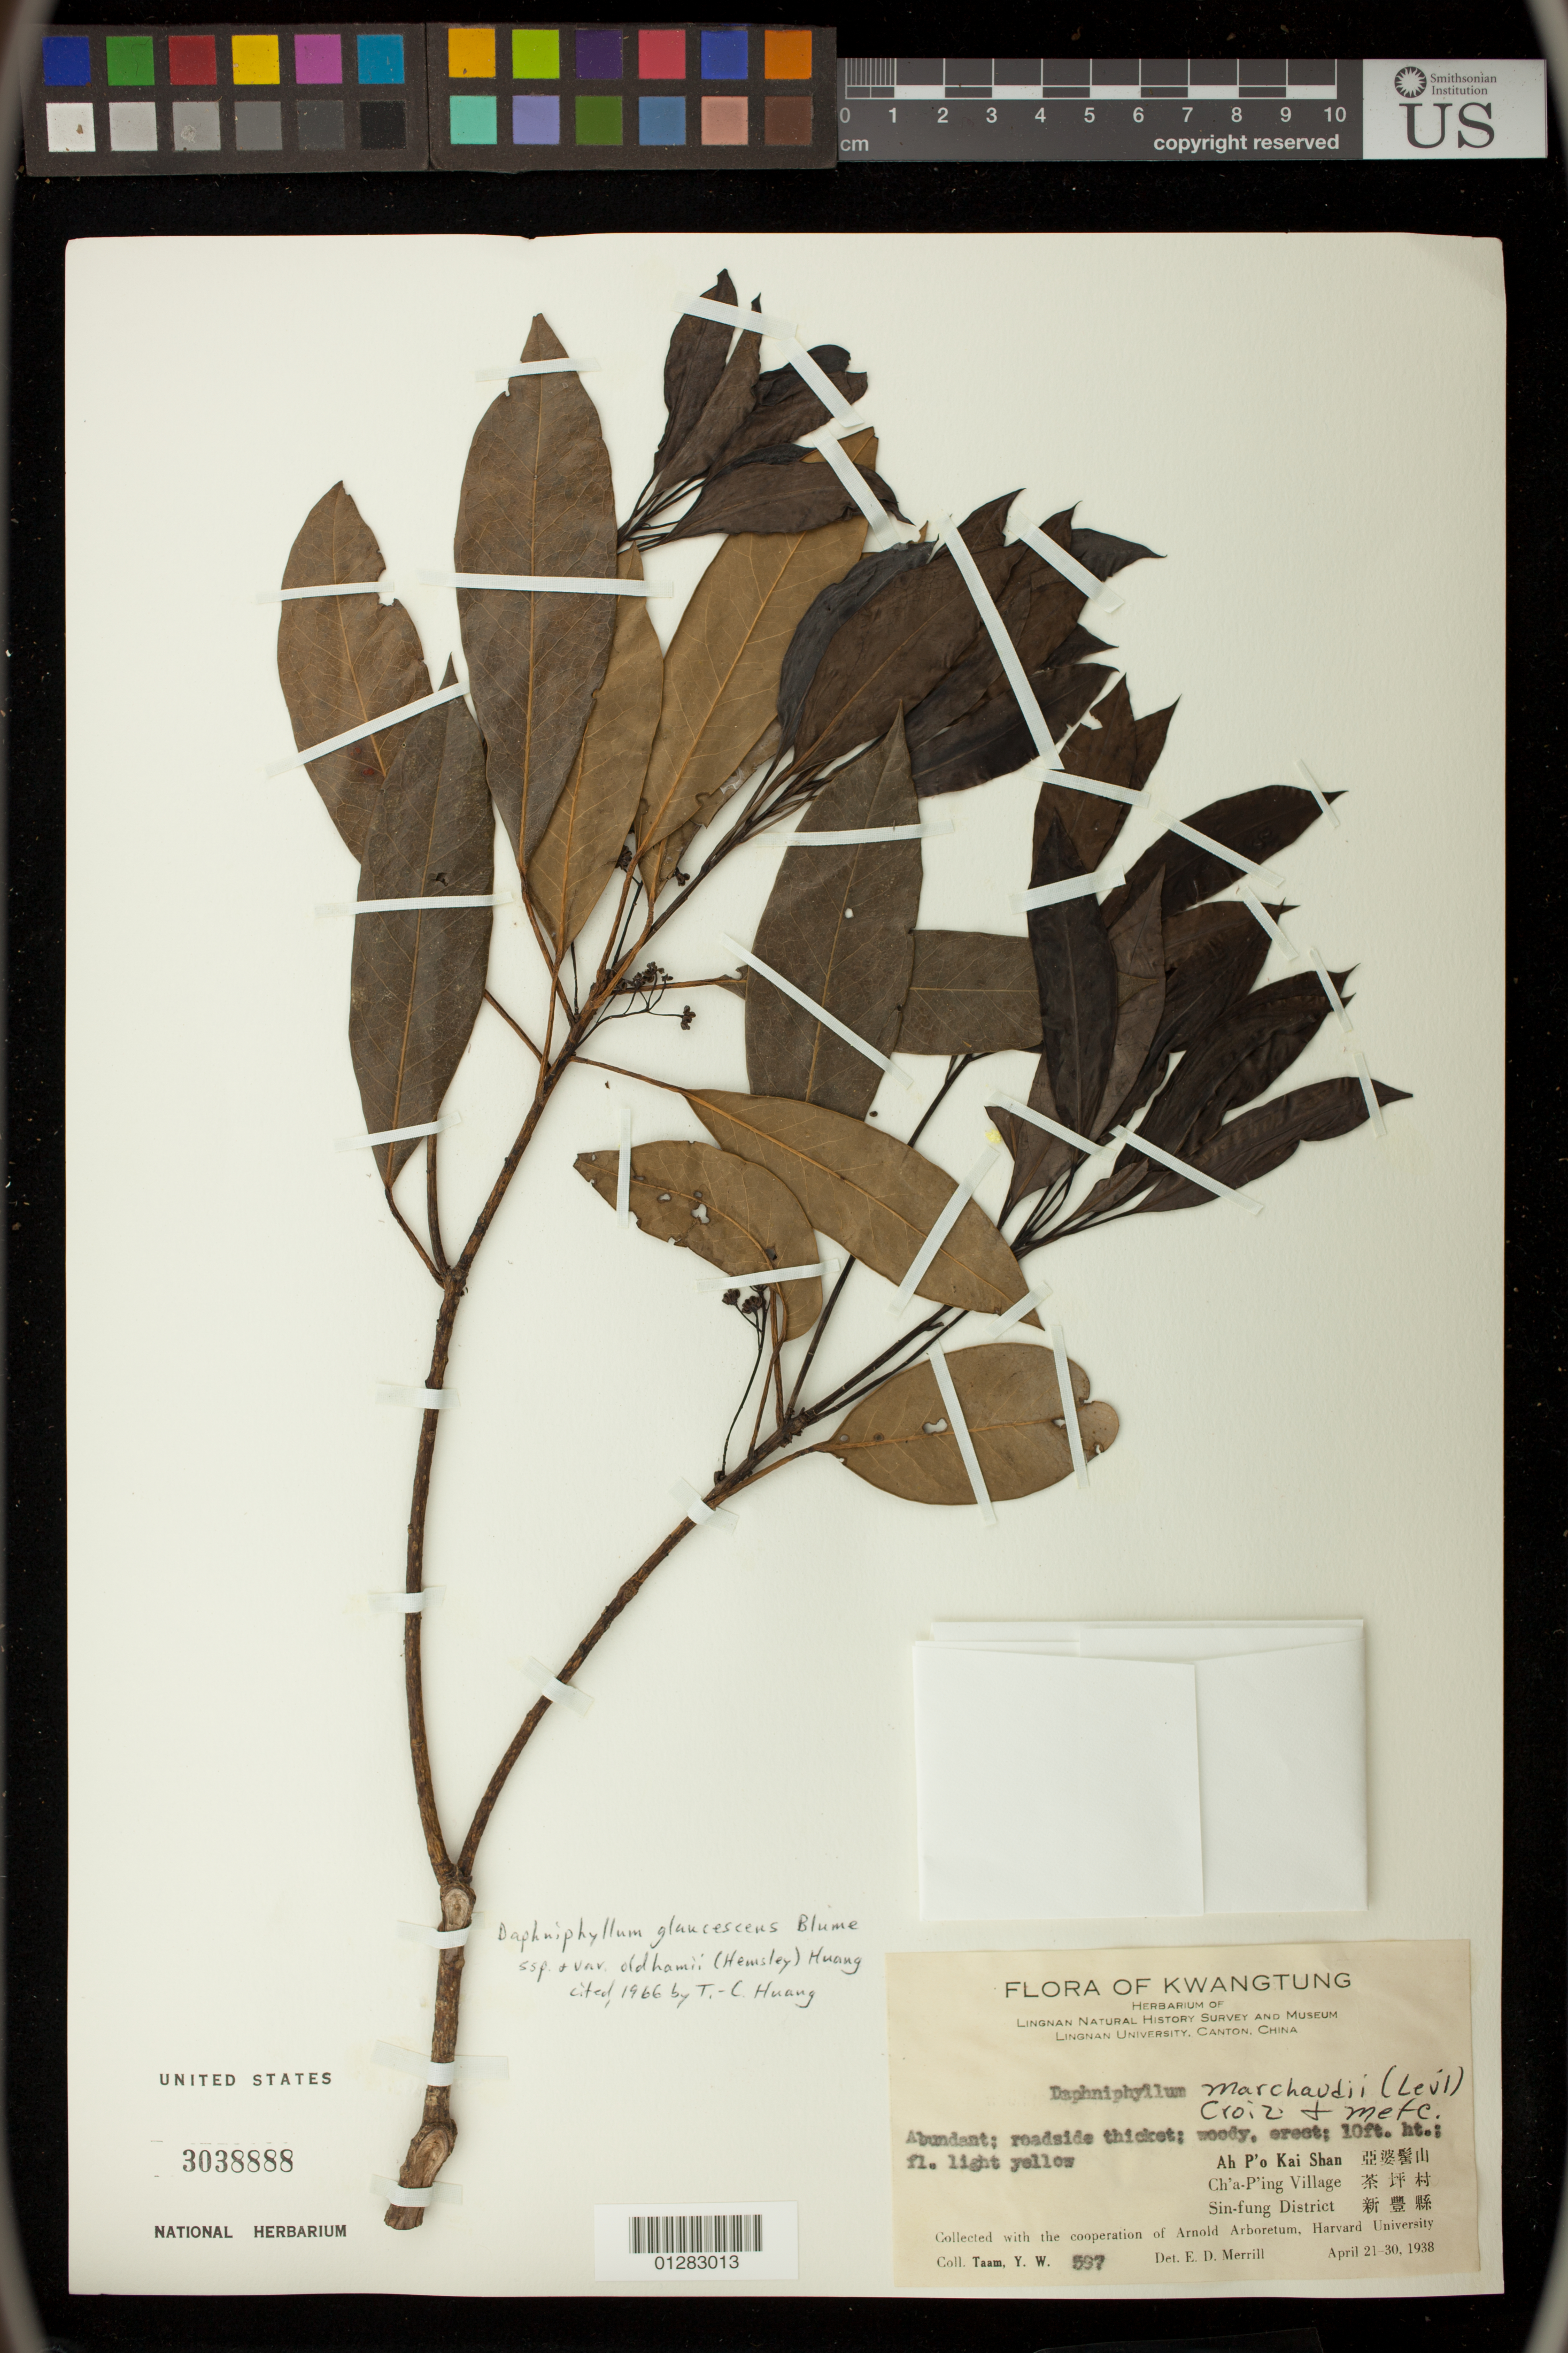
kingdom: Plantae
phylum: Tracheophyta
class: Magnoliopsida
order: Saxifragales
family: Daphniphyllaceae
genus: Daphniphyllum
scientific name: Daphniphyllum glaucescens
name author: Blume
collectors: Y. W. Taam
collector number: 597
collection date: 1938-04-21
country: China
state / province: Guangdong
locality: Ah P'o Kai Shan, Ch'a-P'ing Village, Ssin-fung District, Kwangtung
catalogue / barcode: US 3038888